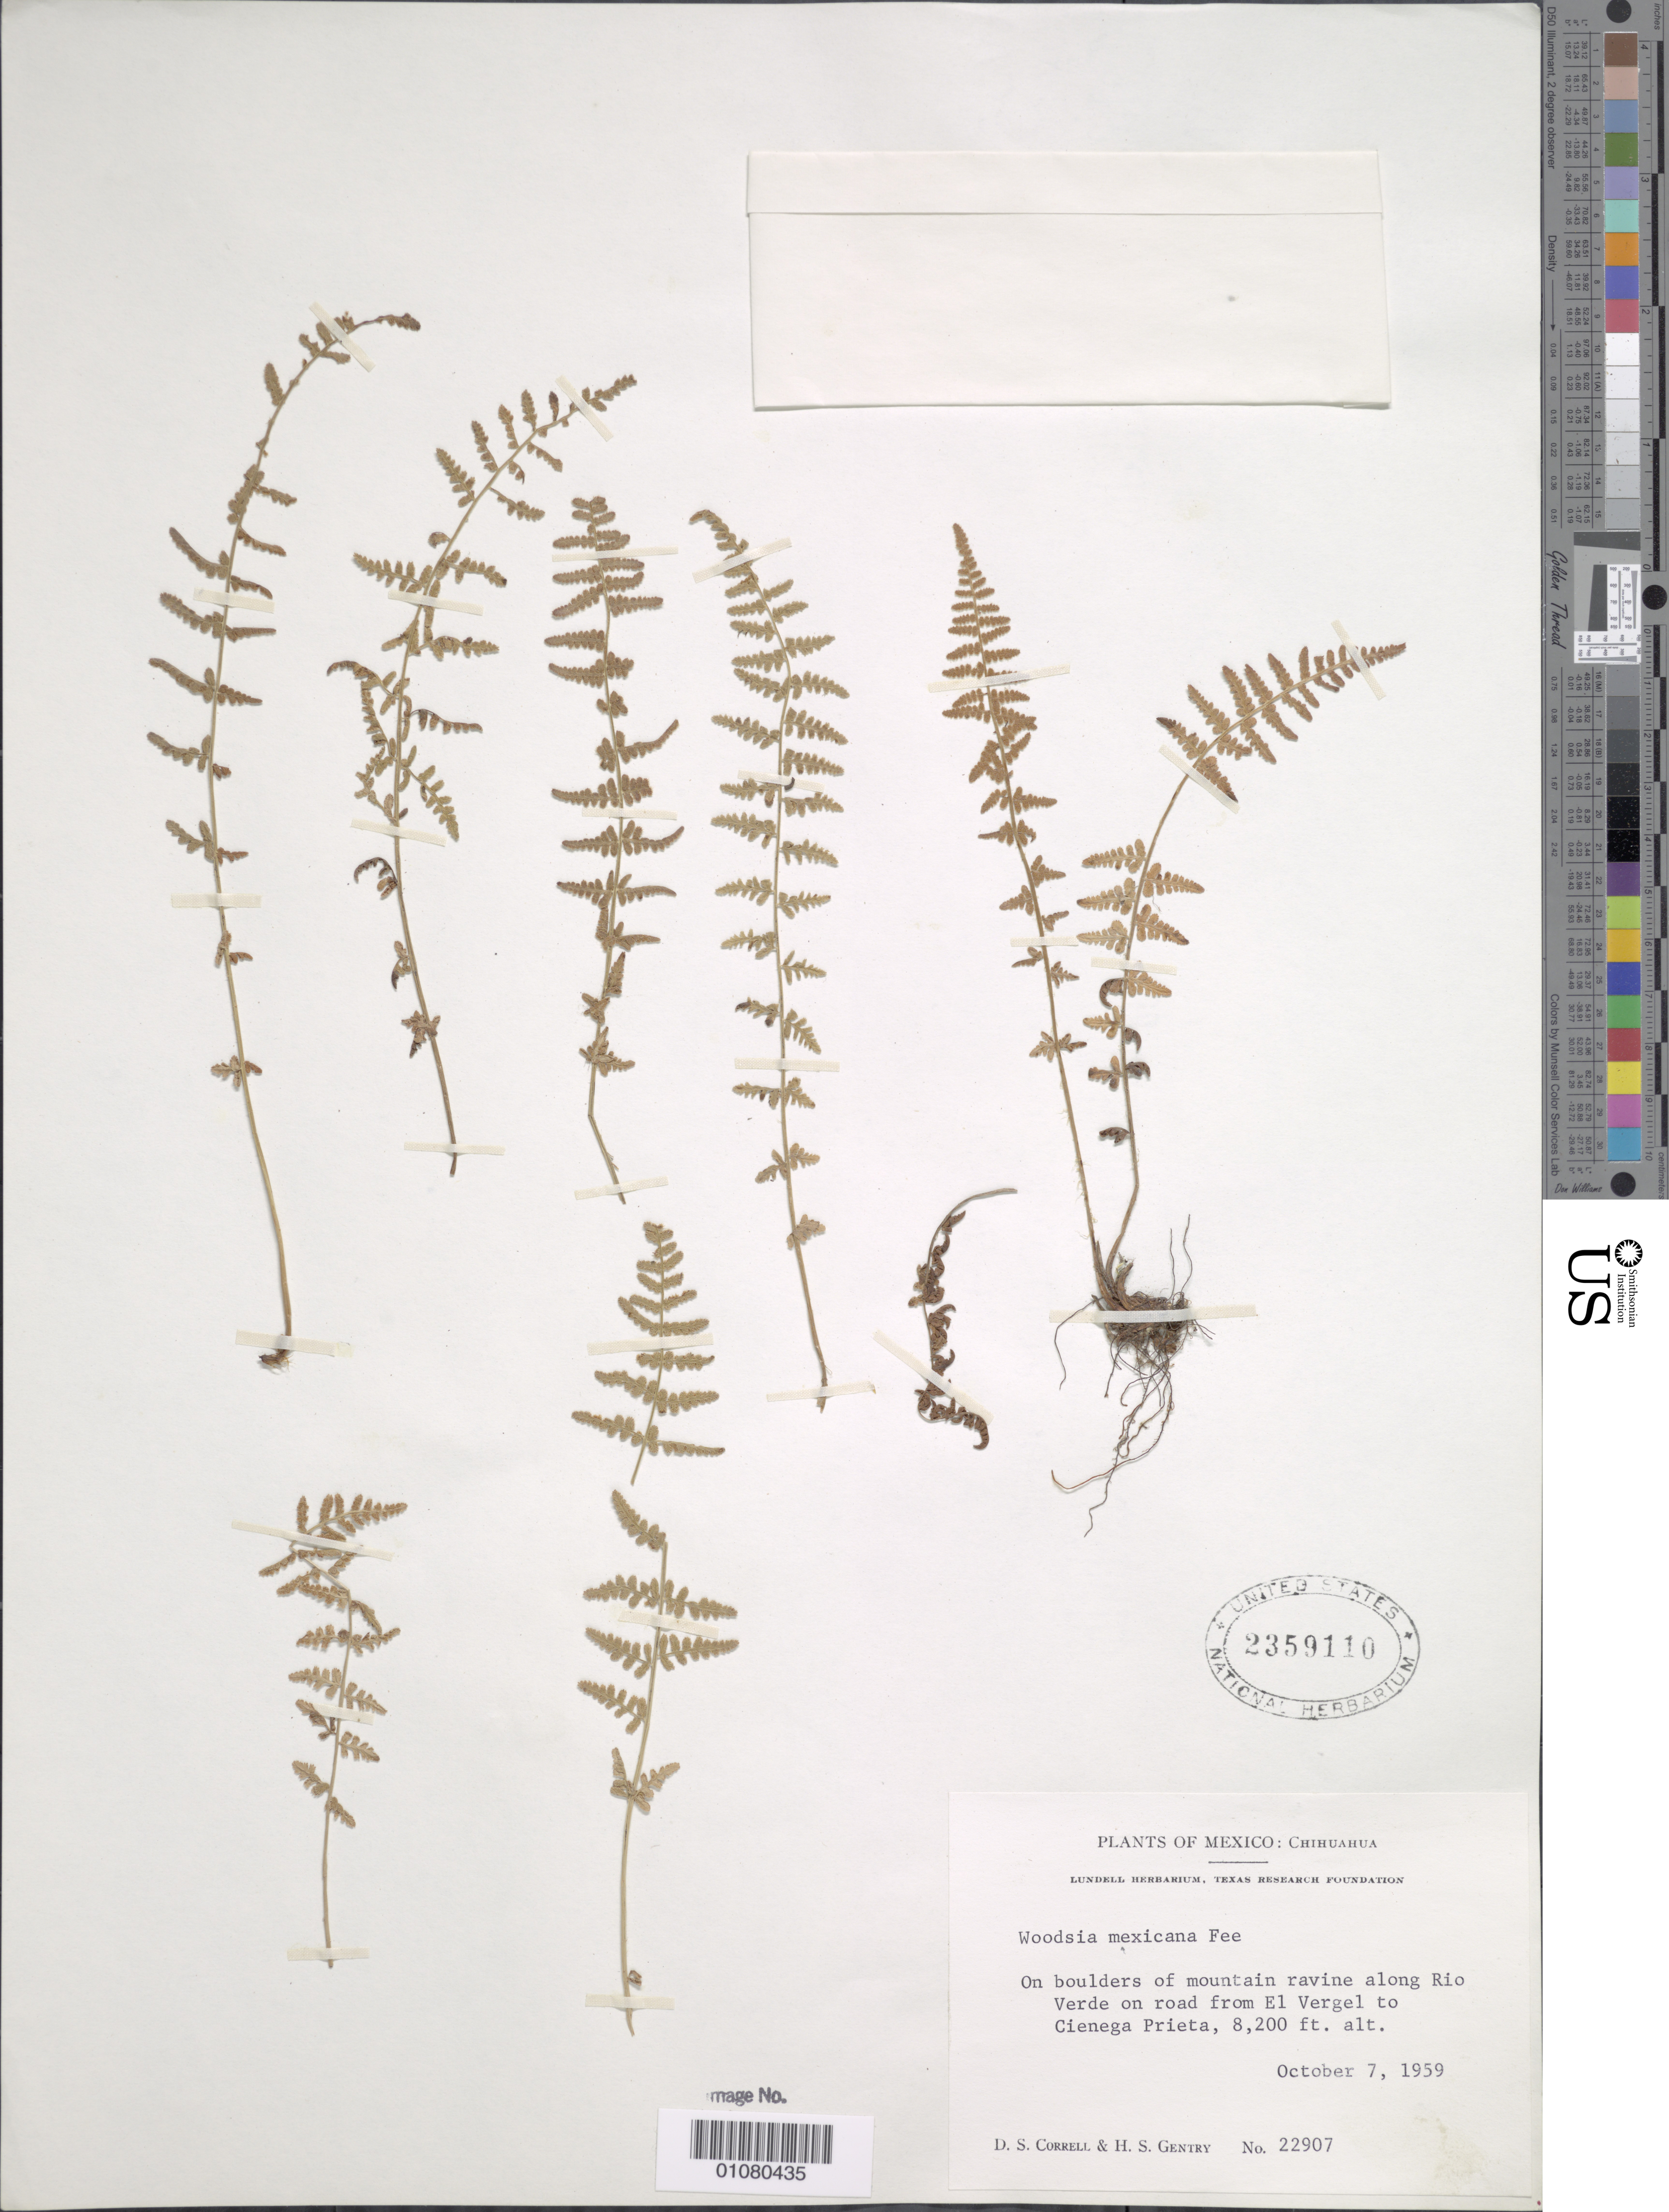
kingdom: Plantae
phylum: Tracheophyta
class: Polypodiopsida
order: Polypodiales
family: Woodsiaceae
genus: Woodsia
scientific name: Woodsia mexicana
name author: Fée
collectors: D. S. Correll & H. S. Gentry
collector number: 22907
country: Mexico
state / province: Chihuahua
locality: Along Rio Verde on road from El Vergel to Cienega Prieta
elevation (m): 2499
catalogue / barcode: US 2359110